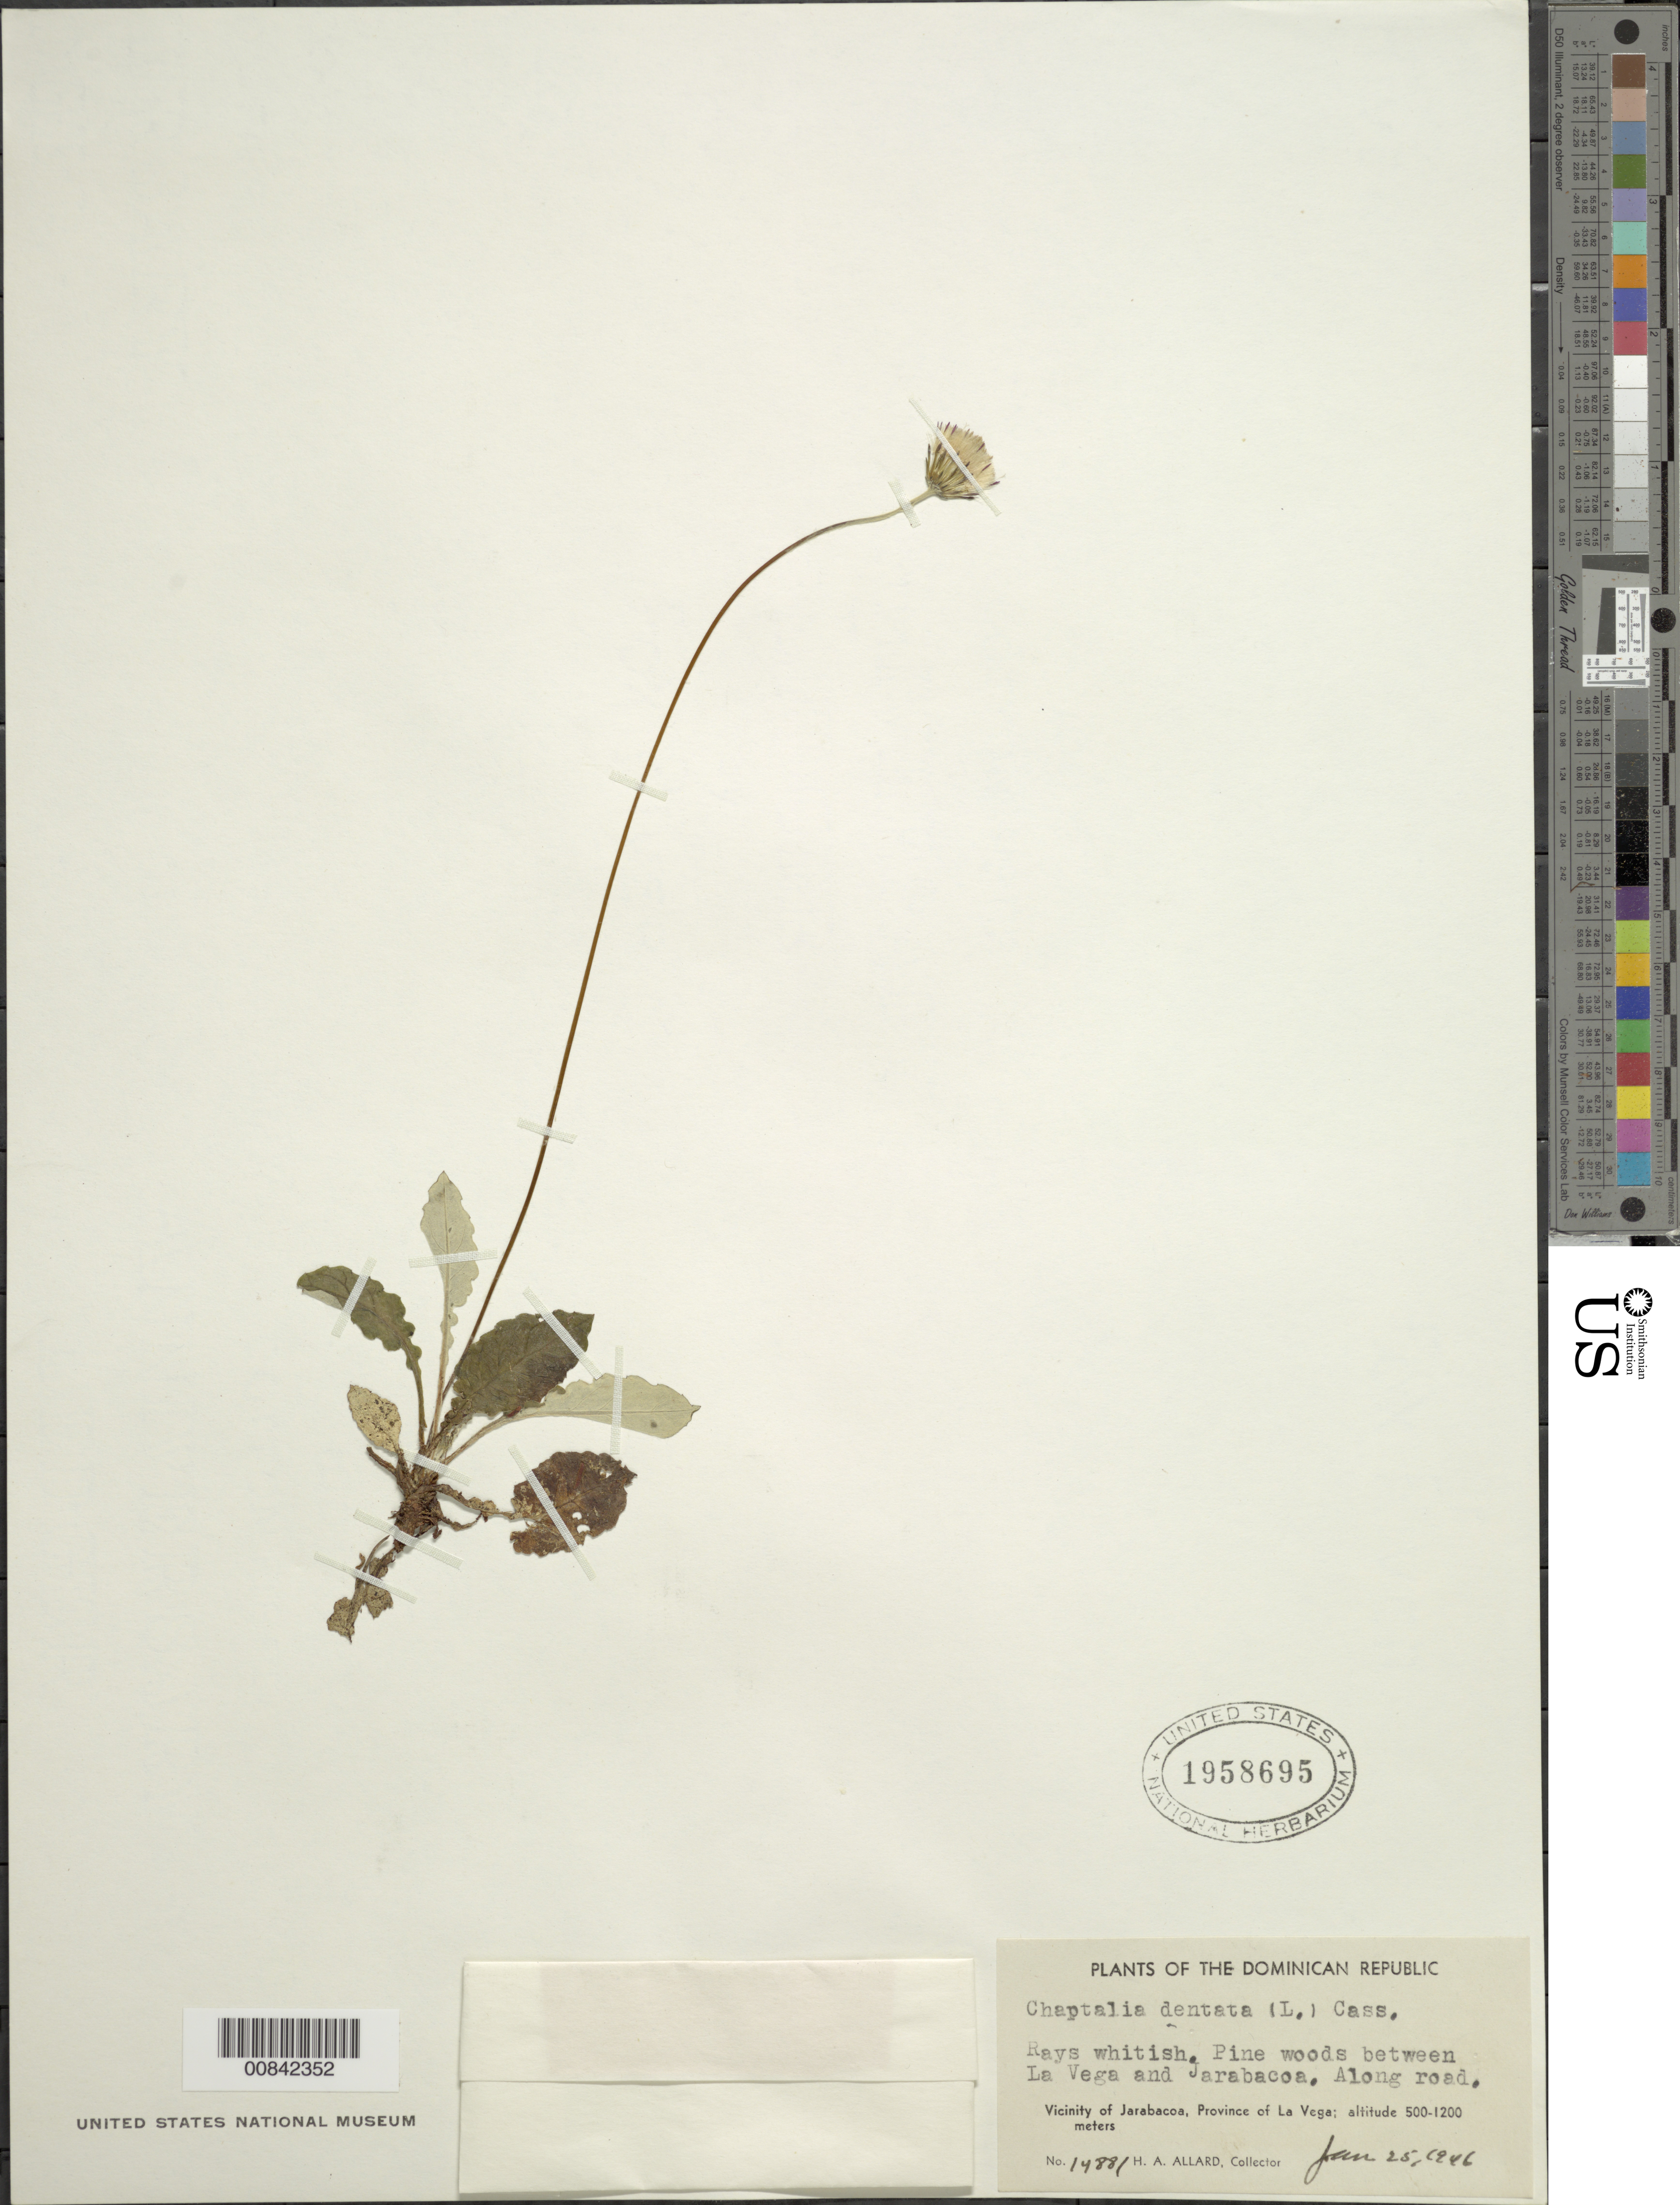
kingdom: Plantae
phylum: Tracheophyta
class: Magnoliopsida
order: Asterales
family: Asteraceae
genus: Chaptalia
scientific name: Chaptalia dentata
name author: (L.) Cass.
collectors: H. A. Allard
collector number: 14881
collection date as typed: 25 Jan 1946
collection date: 1946-01-25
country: Dominican Republic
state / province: La Vega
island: Hispaniola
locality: Vicinity of Jarabacoa, along road between La Vega and Jarabacoa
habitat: Pine woods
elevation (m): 500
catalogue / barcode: US 1958695